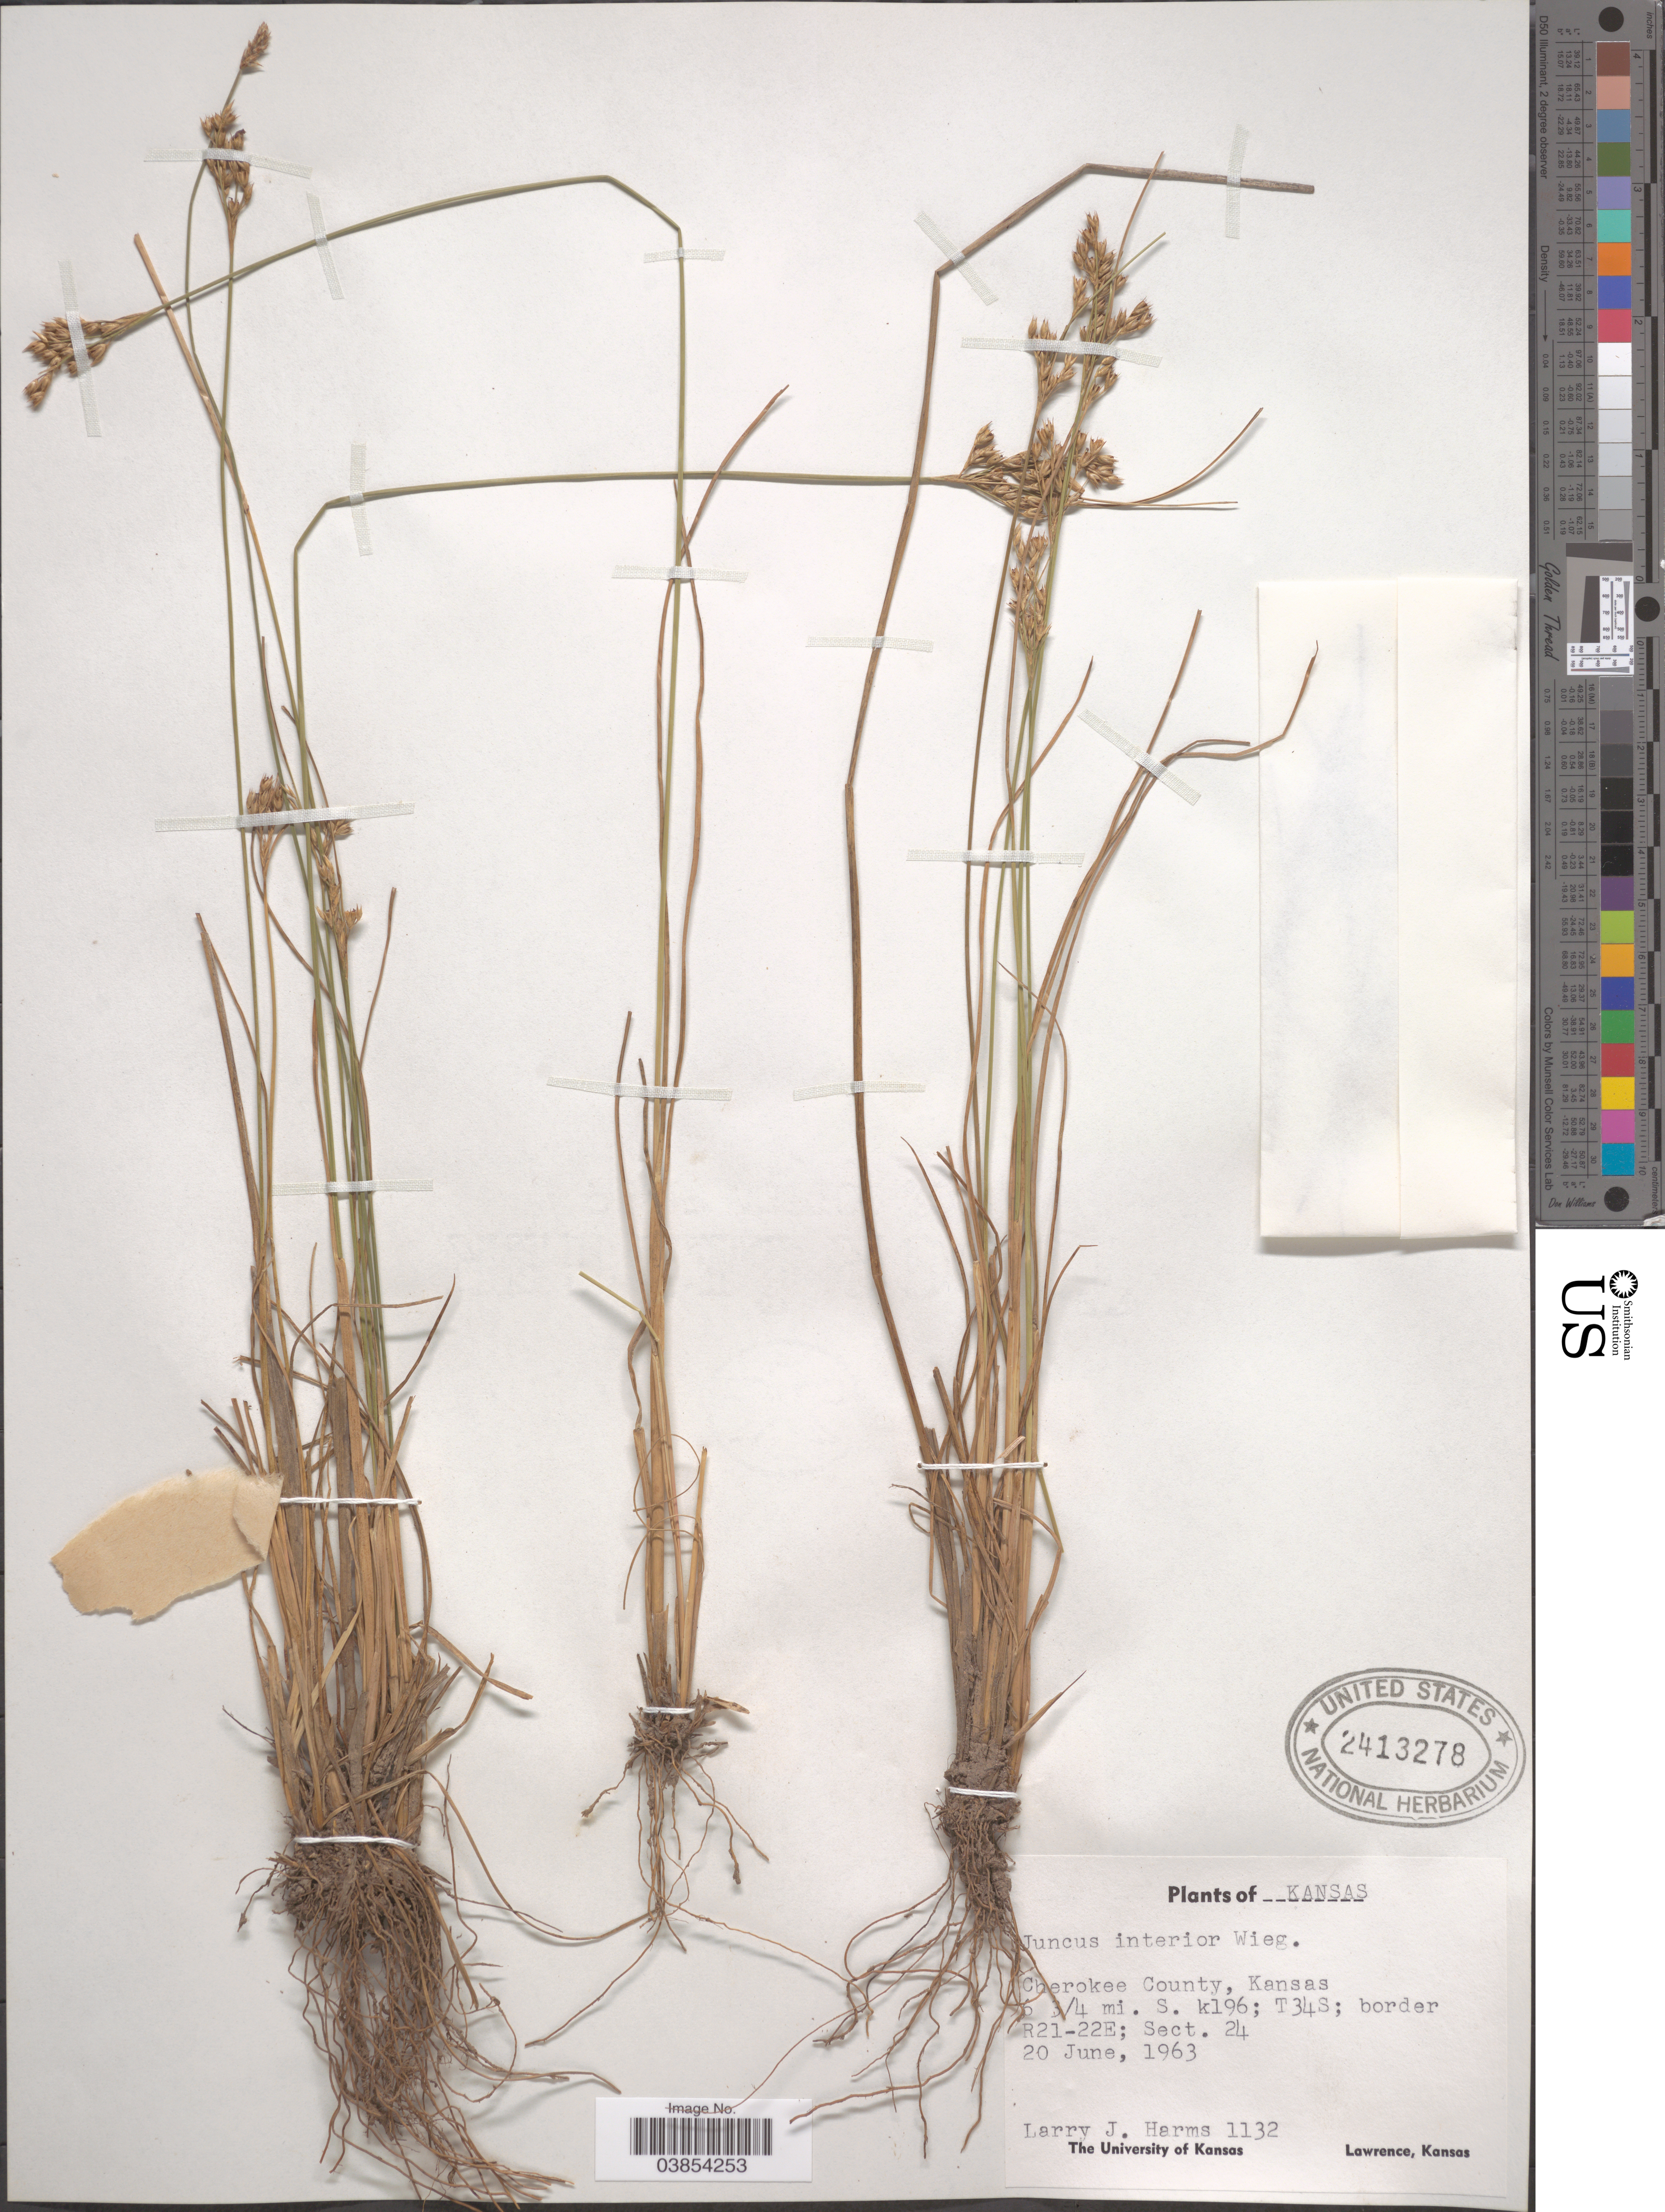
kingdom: Plantae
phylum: Tracheophyta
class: Liliopsida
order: Poales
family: Juncaceae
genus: Juncus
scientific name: Juncus interior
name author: Wiegand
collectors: L. Harms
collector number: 1132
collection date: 1963-06-20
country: United States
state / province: Kansas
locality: Cherokee County. 6¾ mi. S. k196; T34S; border R21-22E; Sect. 24.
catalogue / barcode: US 2413278